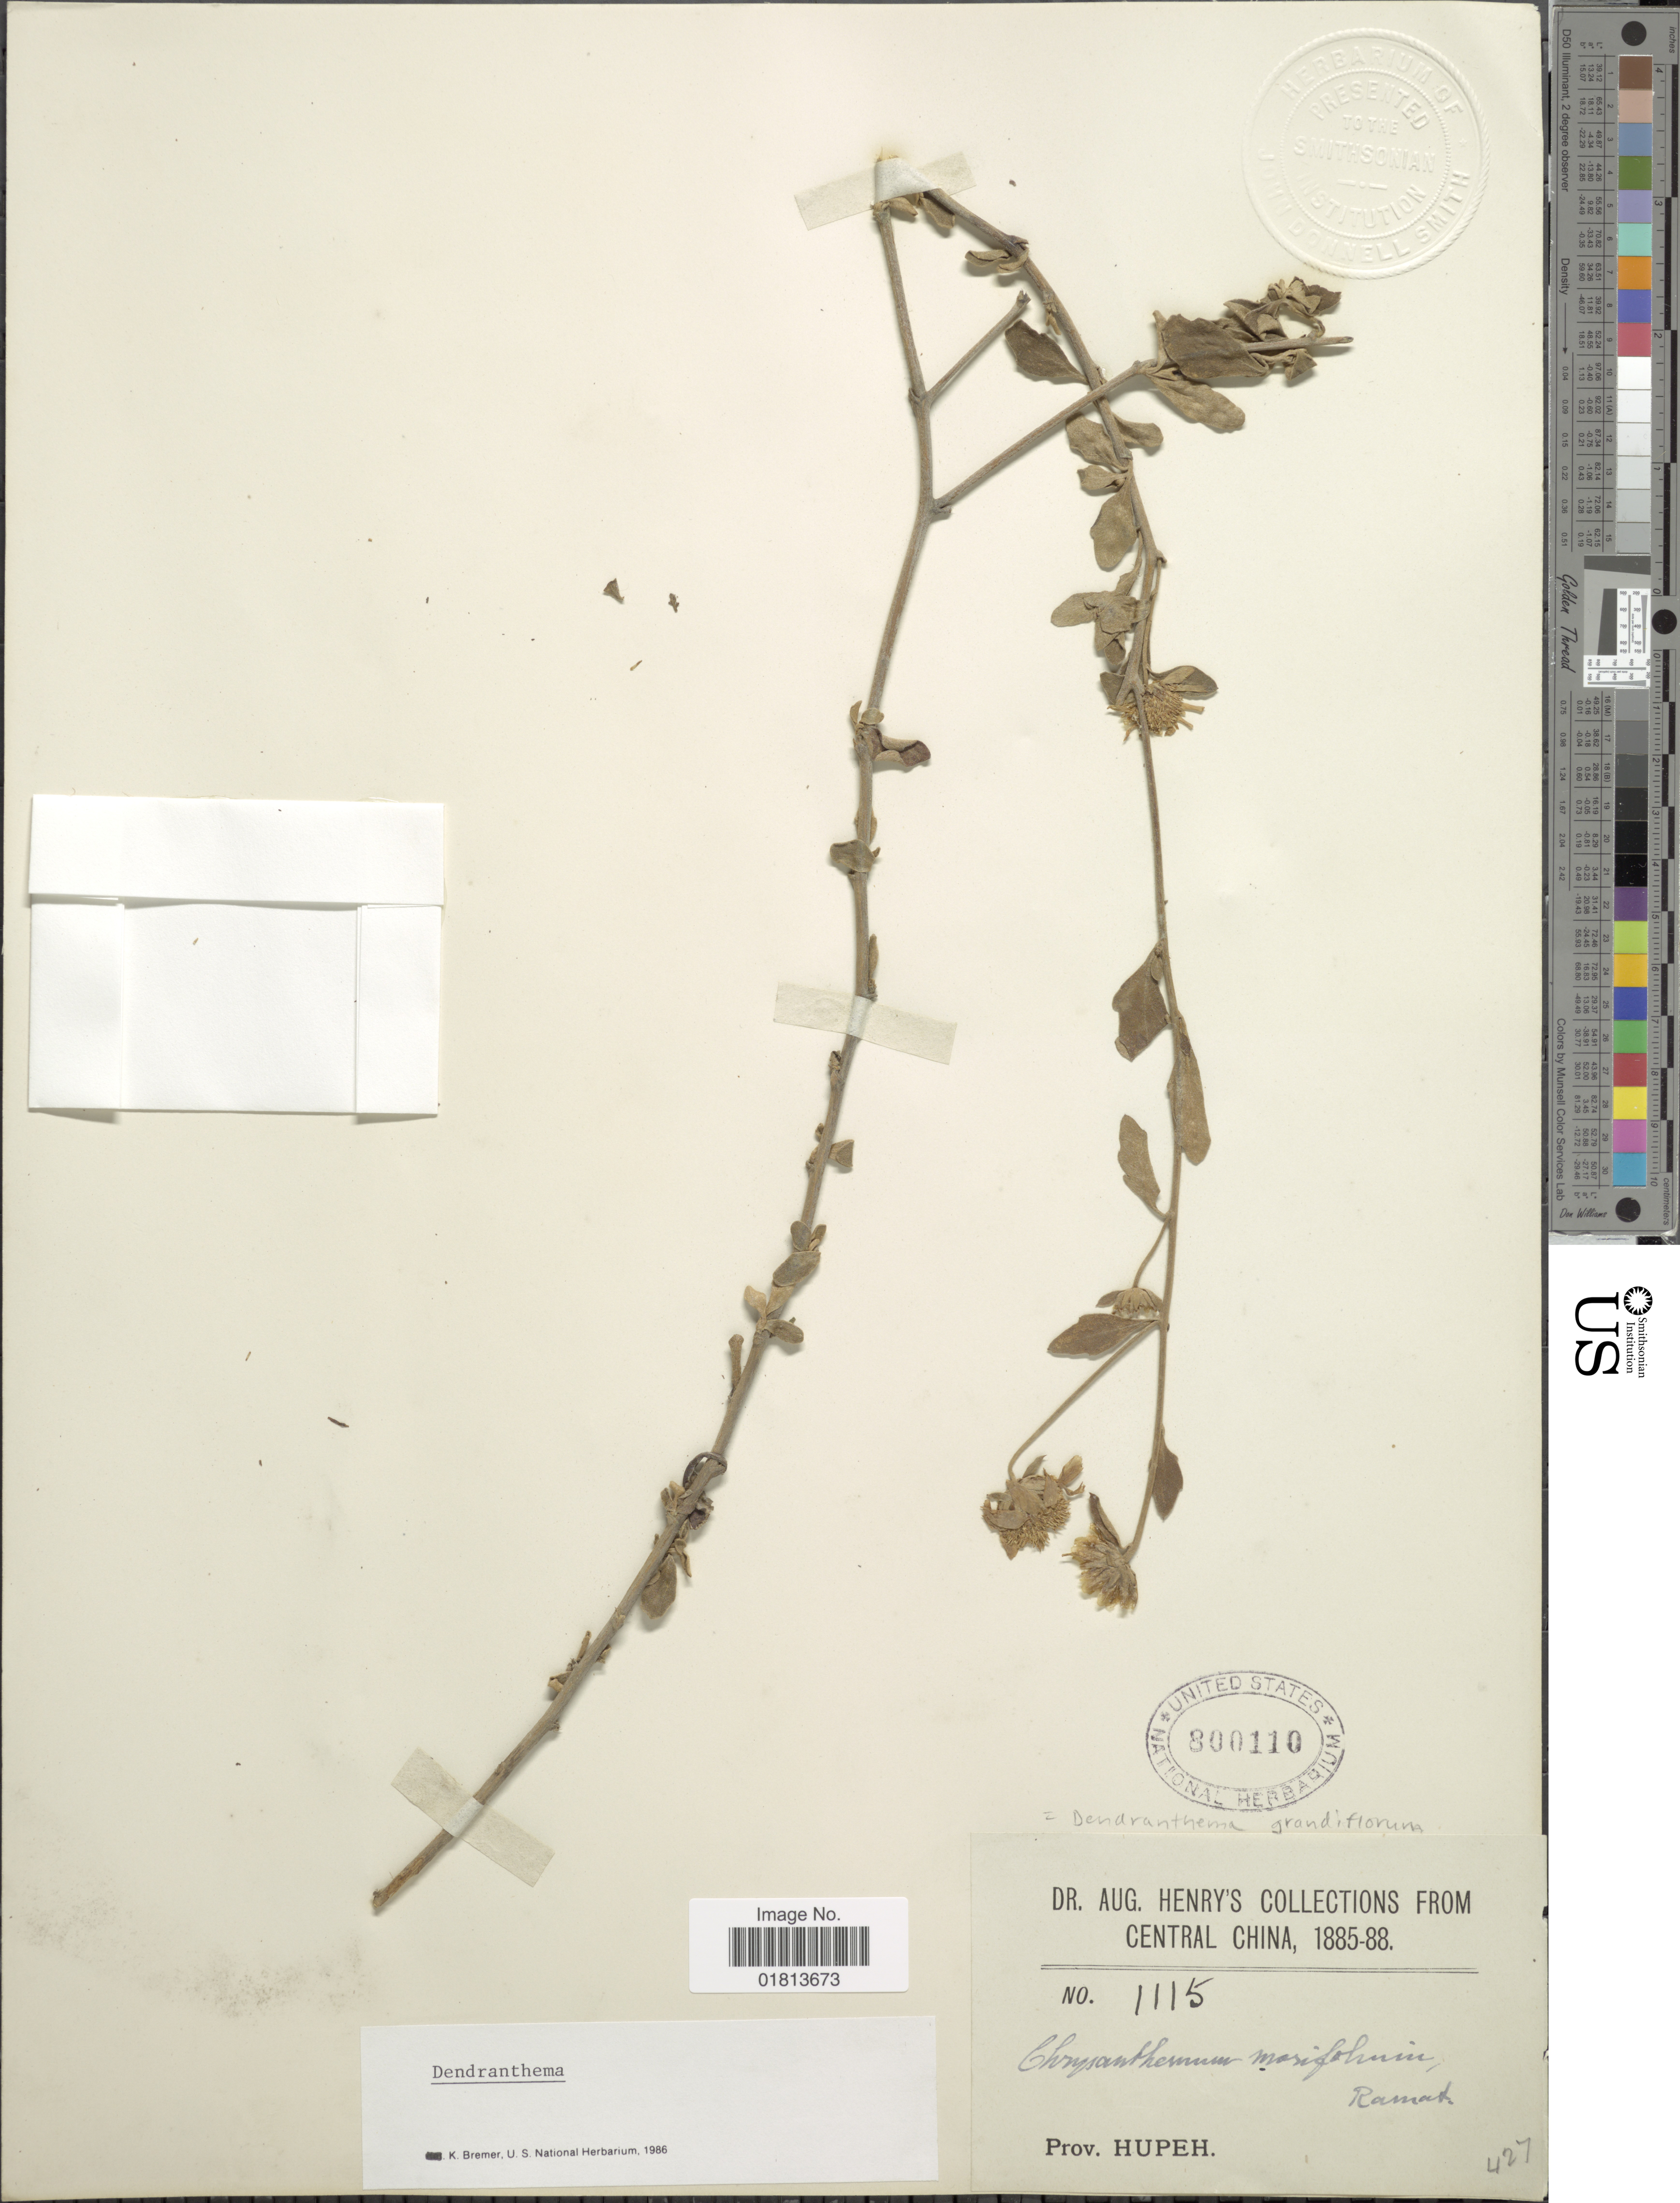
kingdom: Plantae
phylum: Tracheophyta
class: Magnoliopsida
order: Asterales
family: Asteraceae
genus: Dendranthema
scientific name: Dendranthema grandiflorum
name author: (Ramat.) Kitam.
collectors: A. Henry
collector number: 1115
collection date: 1885/1888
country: China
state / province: Hubei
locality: Prov. Hupeh, Central China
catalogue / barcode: US 800110